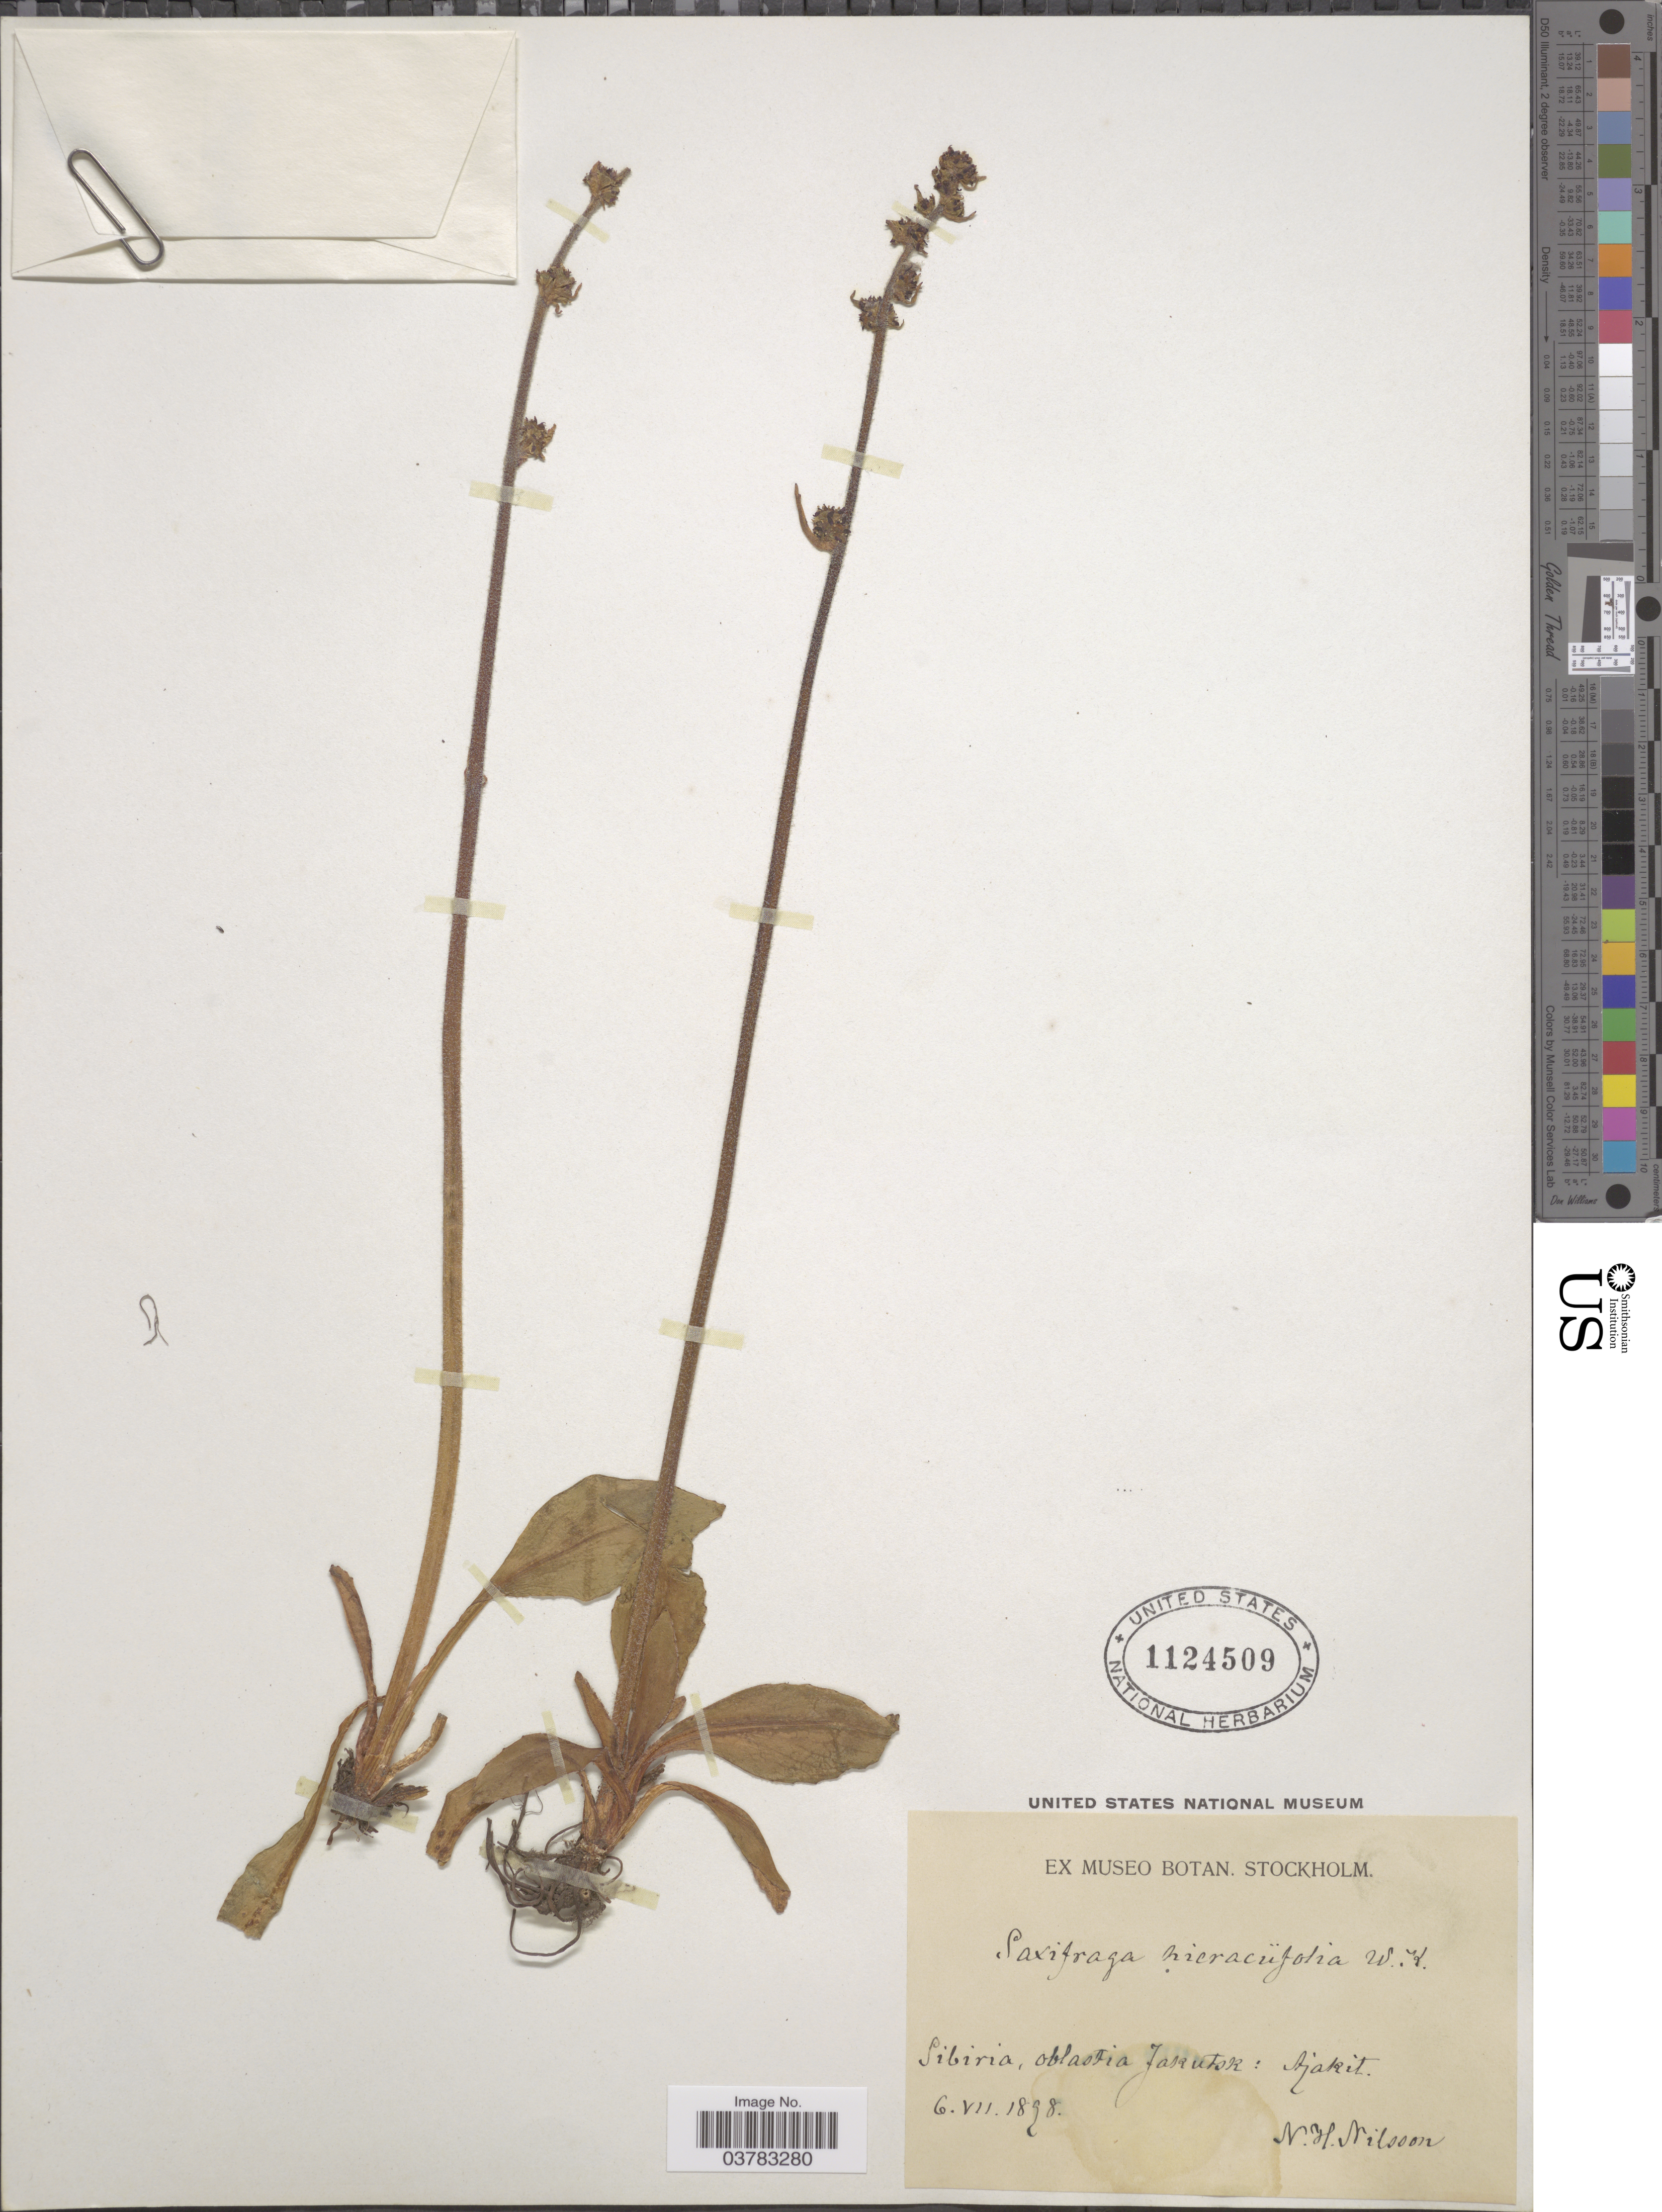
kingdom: Plantae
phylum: Tracheophyta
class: Magnoliopsida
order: Saxifragales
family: Saxifragaceae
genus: Micranthes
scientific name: Micranthes hieraciifolia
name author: (Waldst. & Kit. ex Willd.) Haw.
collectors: N. H. Nilsson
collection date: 1898-07-06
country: Russian Federation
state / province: Sakha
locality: Sibiria, oblastia Jakutsk: Ajakit.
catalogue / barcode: US 1124509